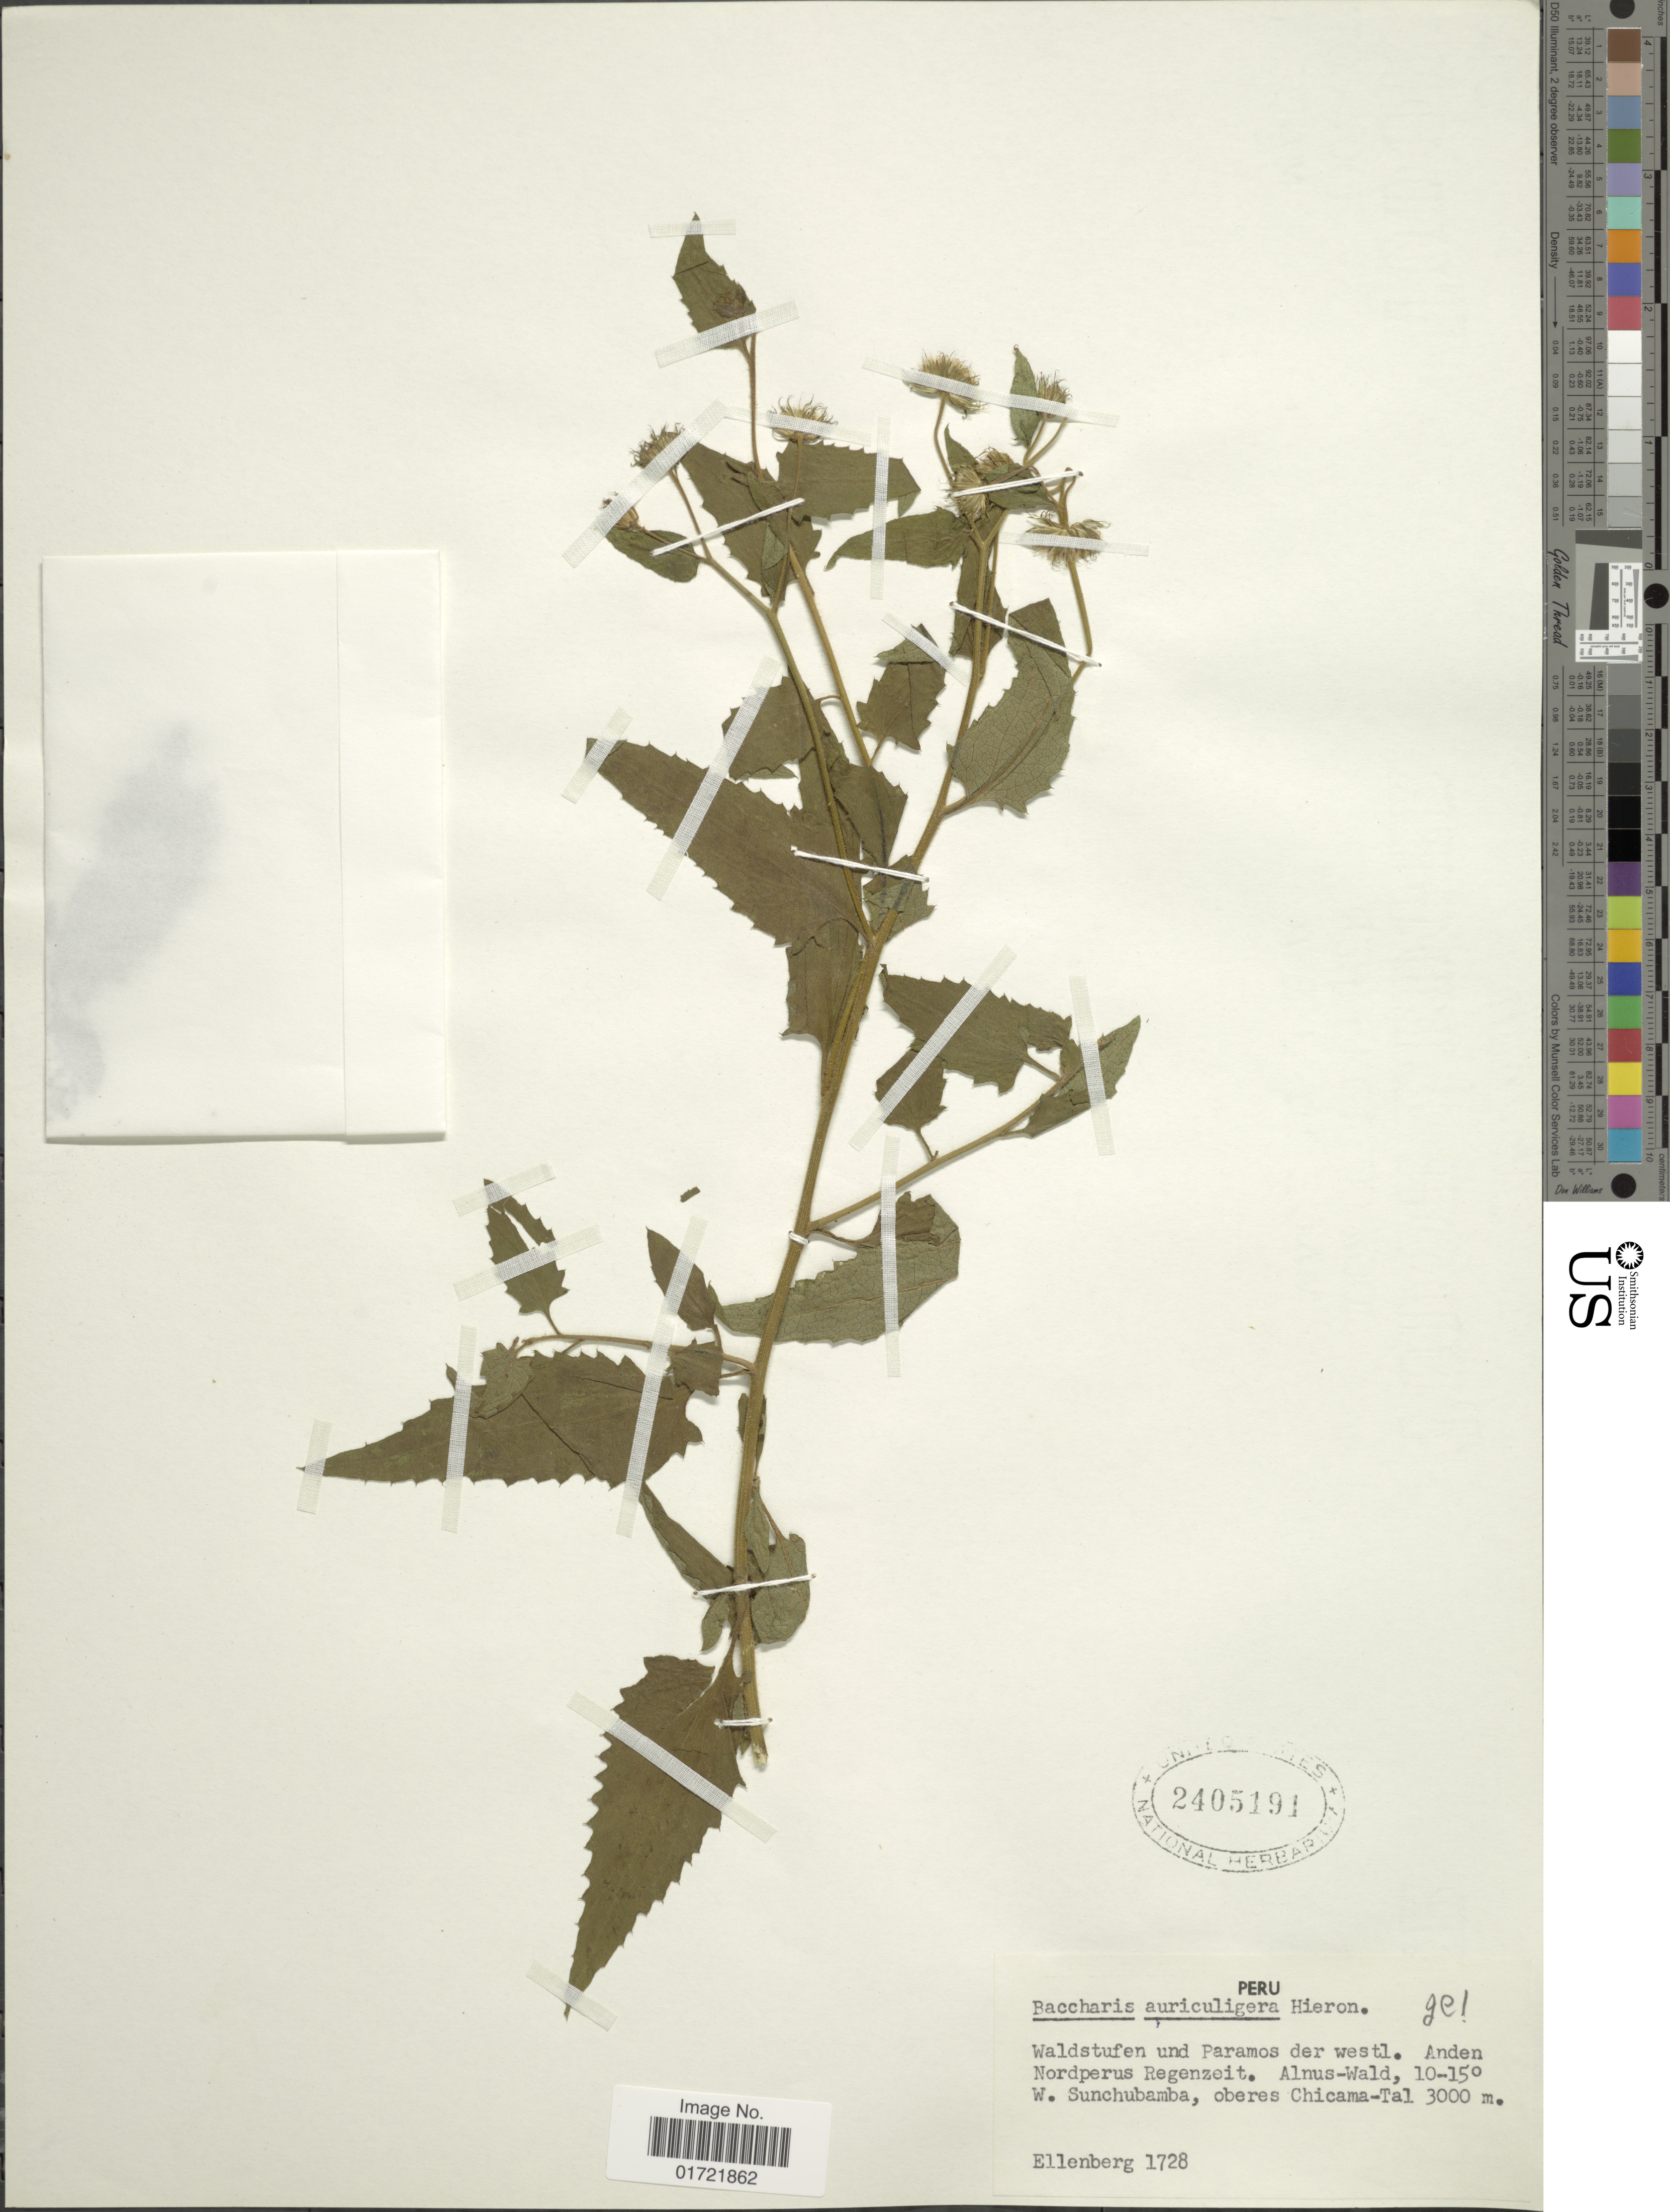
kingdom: Plantae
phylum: Tracheophyta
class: Magnoliopsida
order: Asterales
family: Asteraceae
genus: Baccharis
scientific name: Baccharis auriculigera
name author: Hieron.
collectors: H. Ellenberg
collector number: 1728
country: Peru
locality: W. Sunchubamba, oberes Chicama-Tal.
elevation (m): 3000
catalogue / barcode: US 2405191